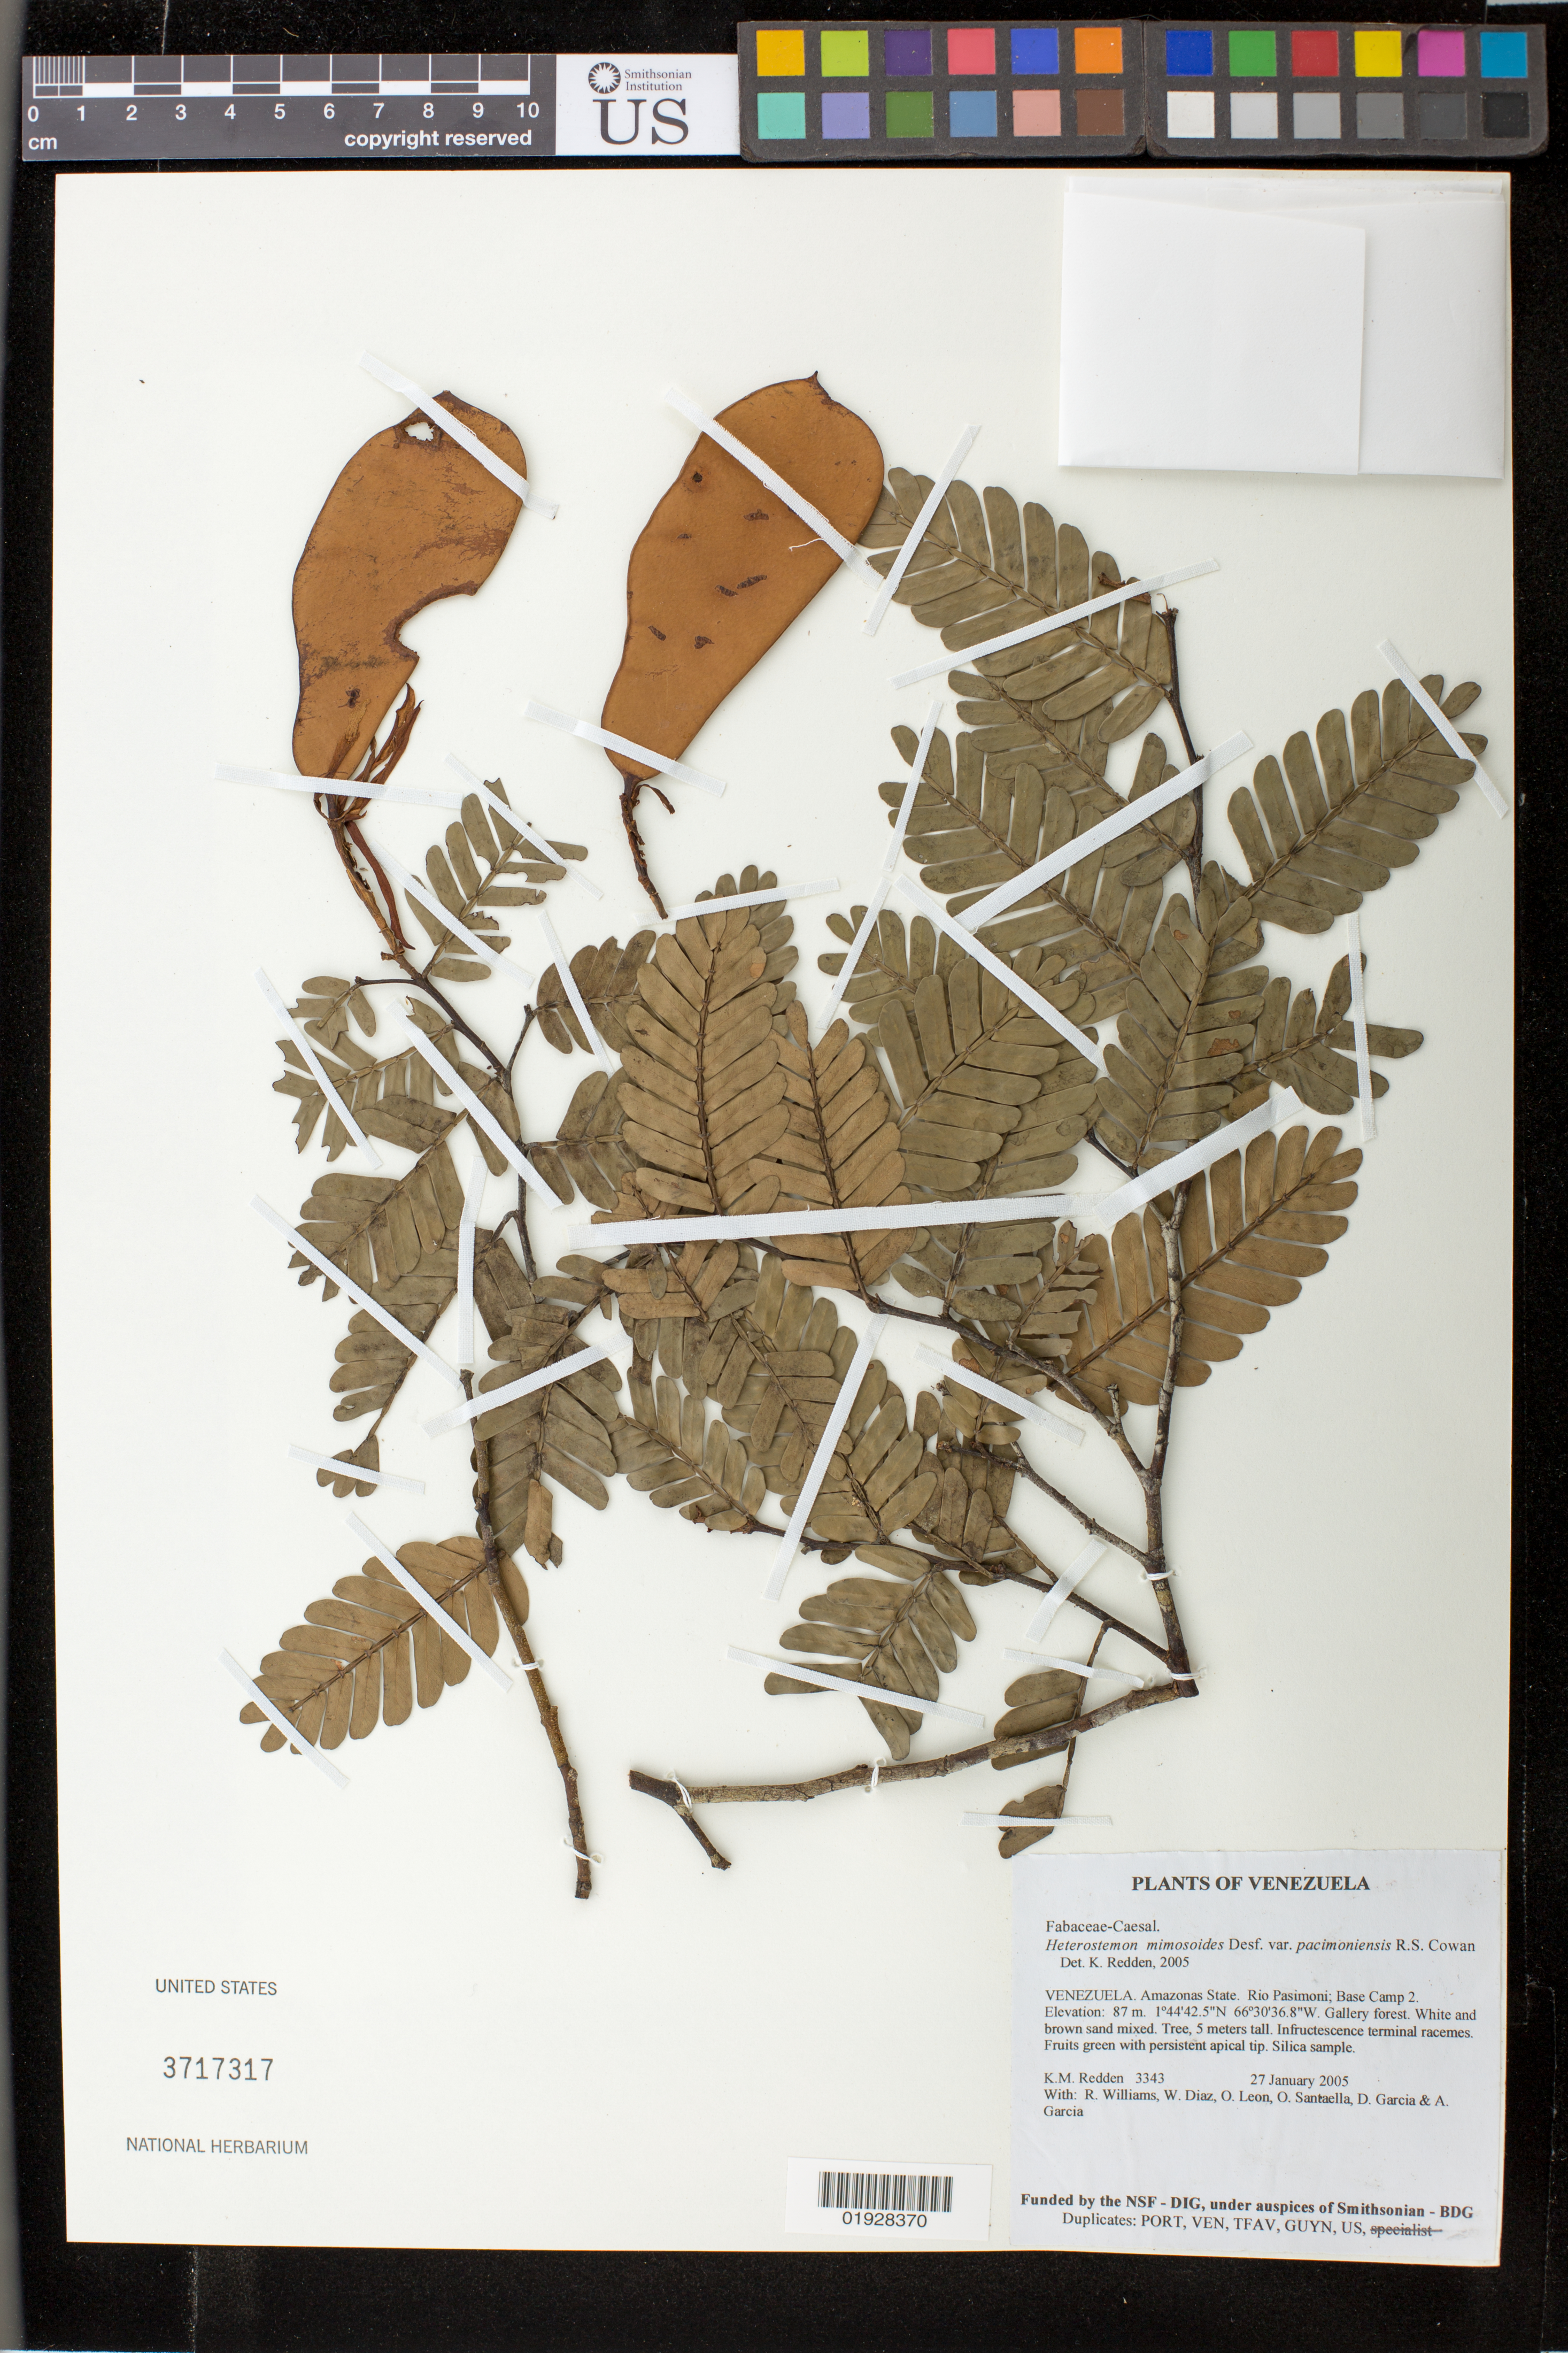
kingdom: Plantae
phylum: Tracheophyta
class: Magnoliopsida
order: Fabales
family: Fabaceae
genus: Heterostemon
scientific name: Heterostemon mimosoides var. pacimoniensis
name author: R.S. Cowan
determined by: Redden, K. M.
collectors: K. M. Redden, R. Williams, W. Díaz P., O. León, O. Santaella, D. Garcia & A. Garcia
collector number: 3343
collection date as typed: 27 January 2005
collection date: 2005-01-27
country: Venezuela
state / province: Amazonas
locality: Rio Pasimoni; Base Camp 2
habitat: Gallery forest. White and brown sand mixed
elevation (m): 87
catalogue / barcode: US 3717317